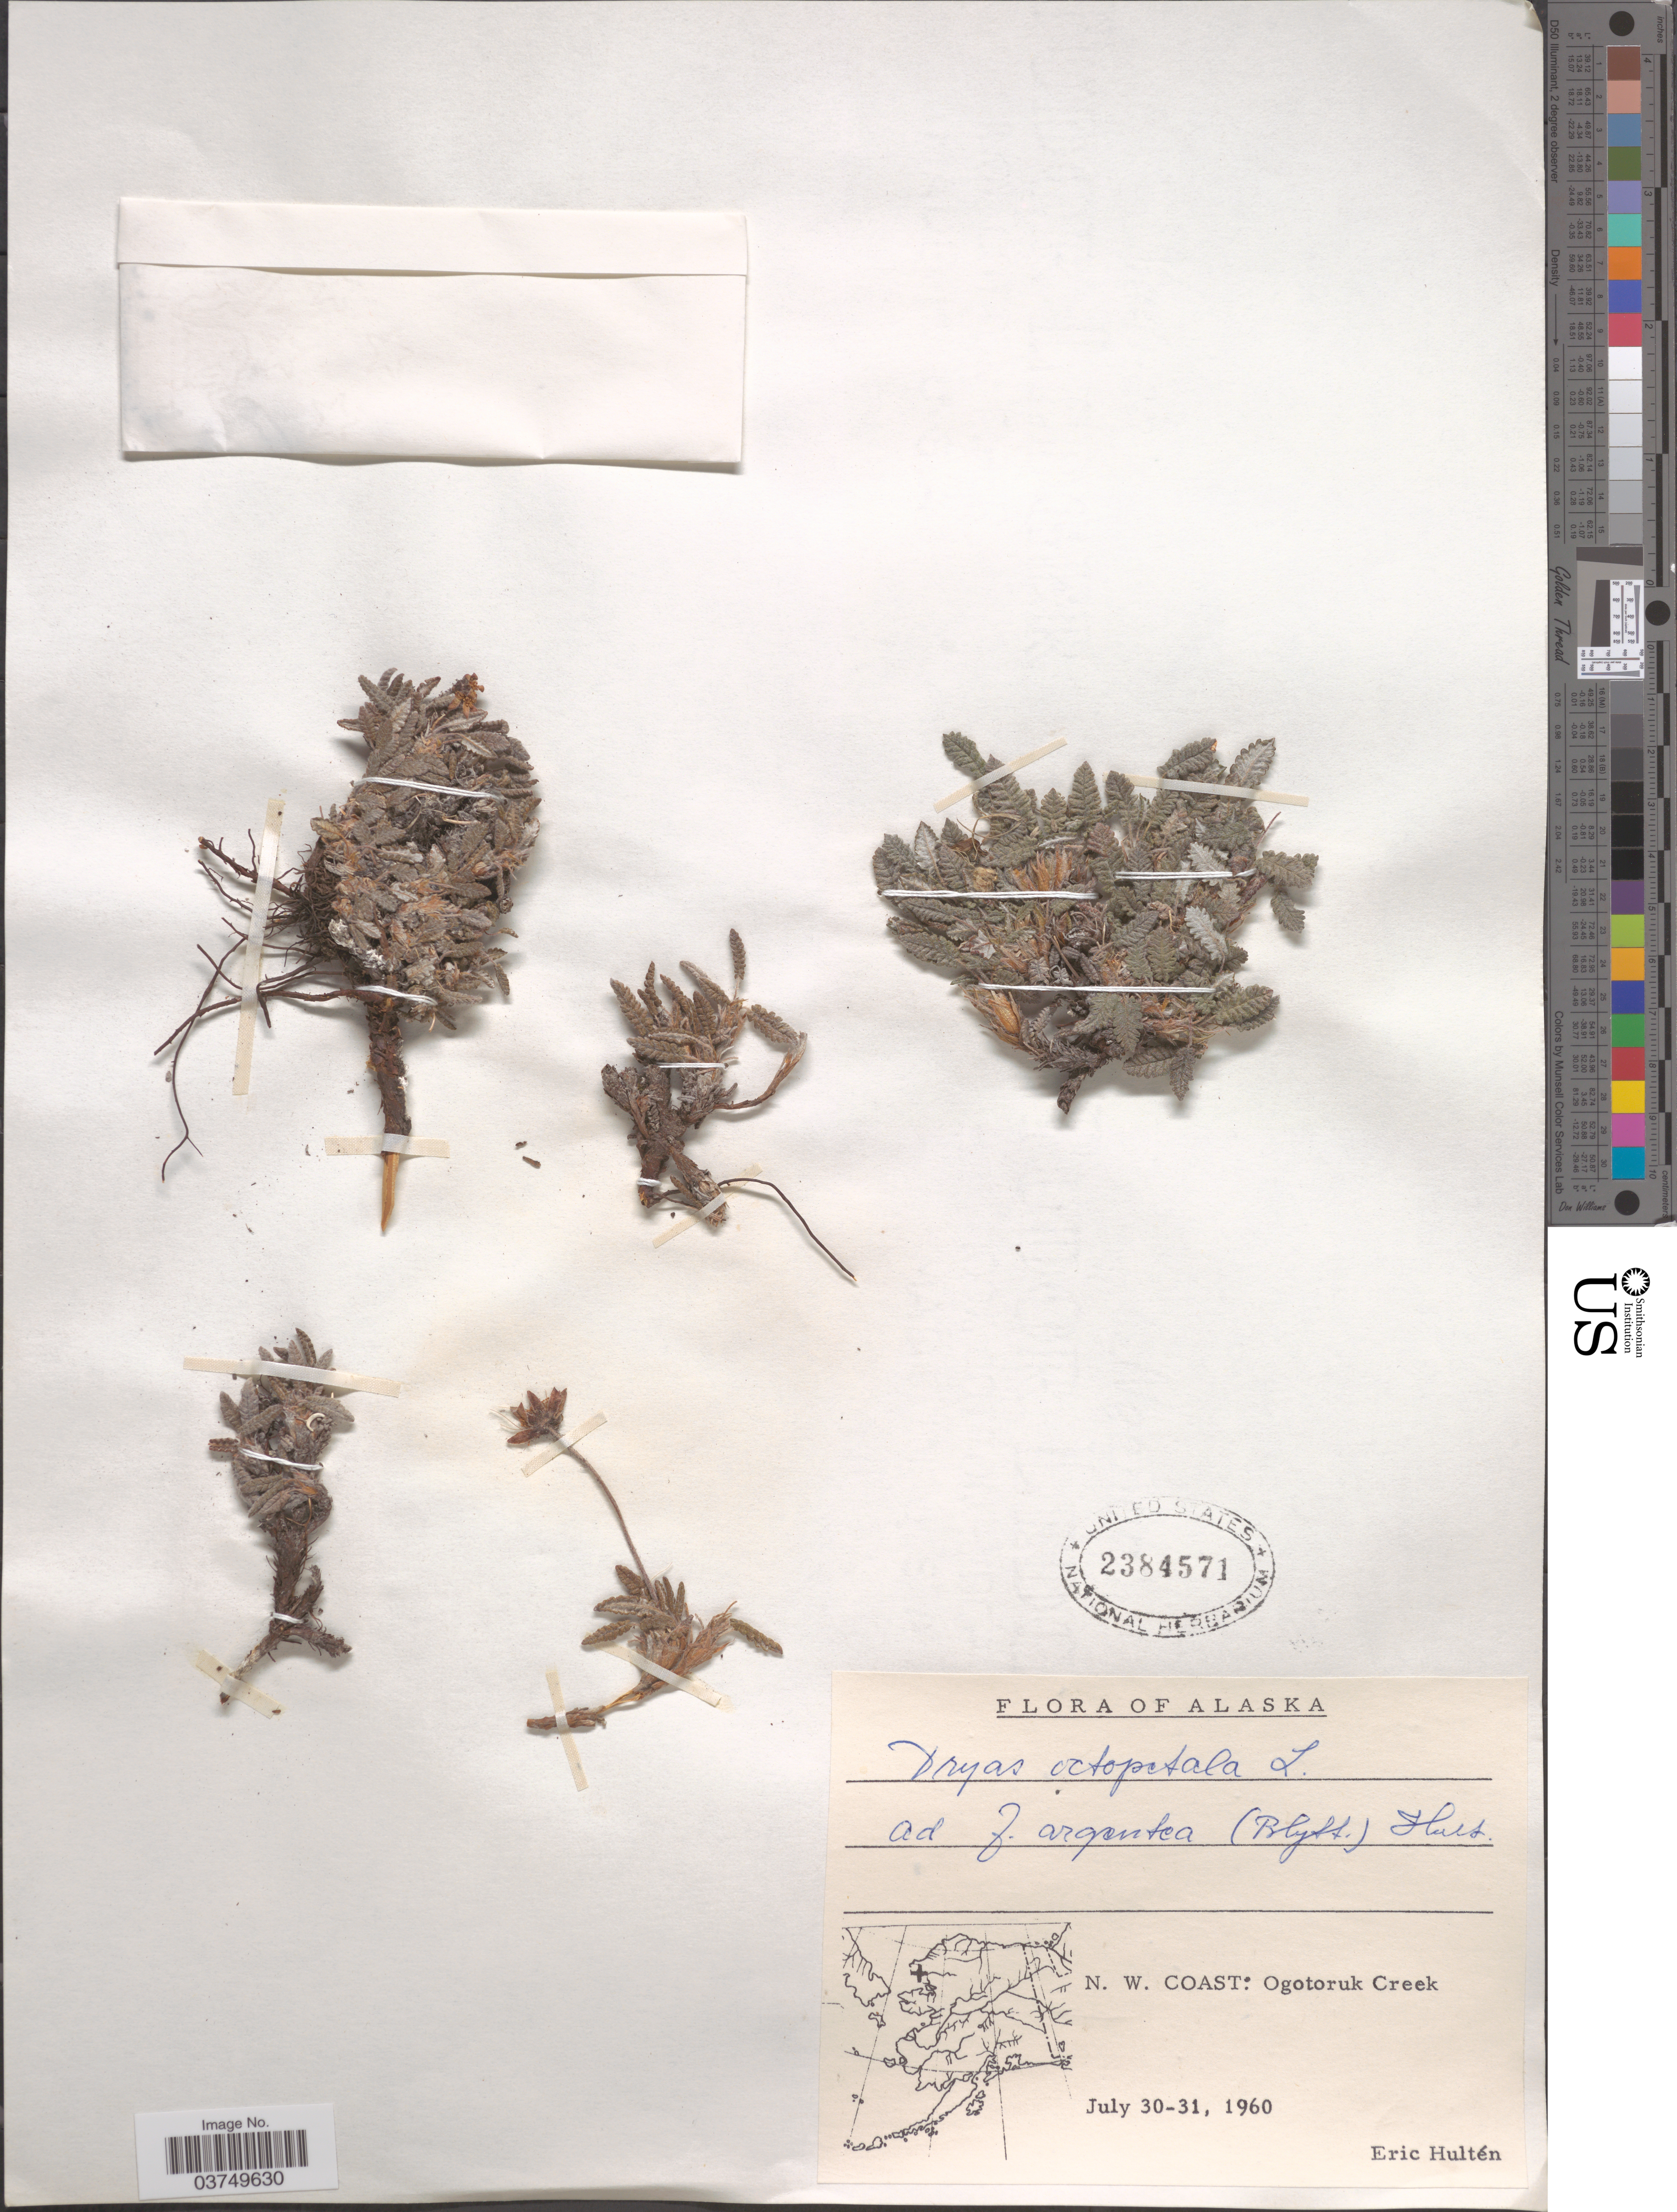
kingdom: Plantae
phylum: Tracheophyta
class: Magnoliopsida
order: Rosales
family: Rosaceae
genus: Dryas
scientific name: Dryas octopetala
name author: L.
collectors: E. G. Hultén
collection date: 1960-07-30/1960-07-31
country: United States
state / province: Alaska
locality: N. W. Coast: Ogotoruk Creek.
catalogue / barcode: US 2384571